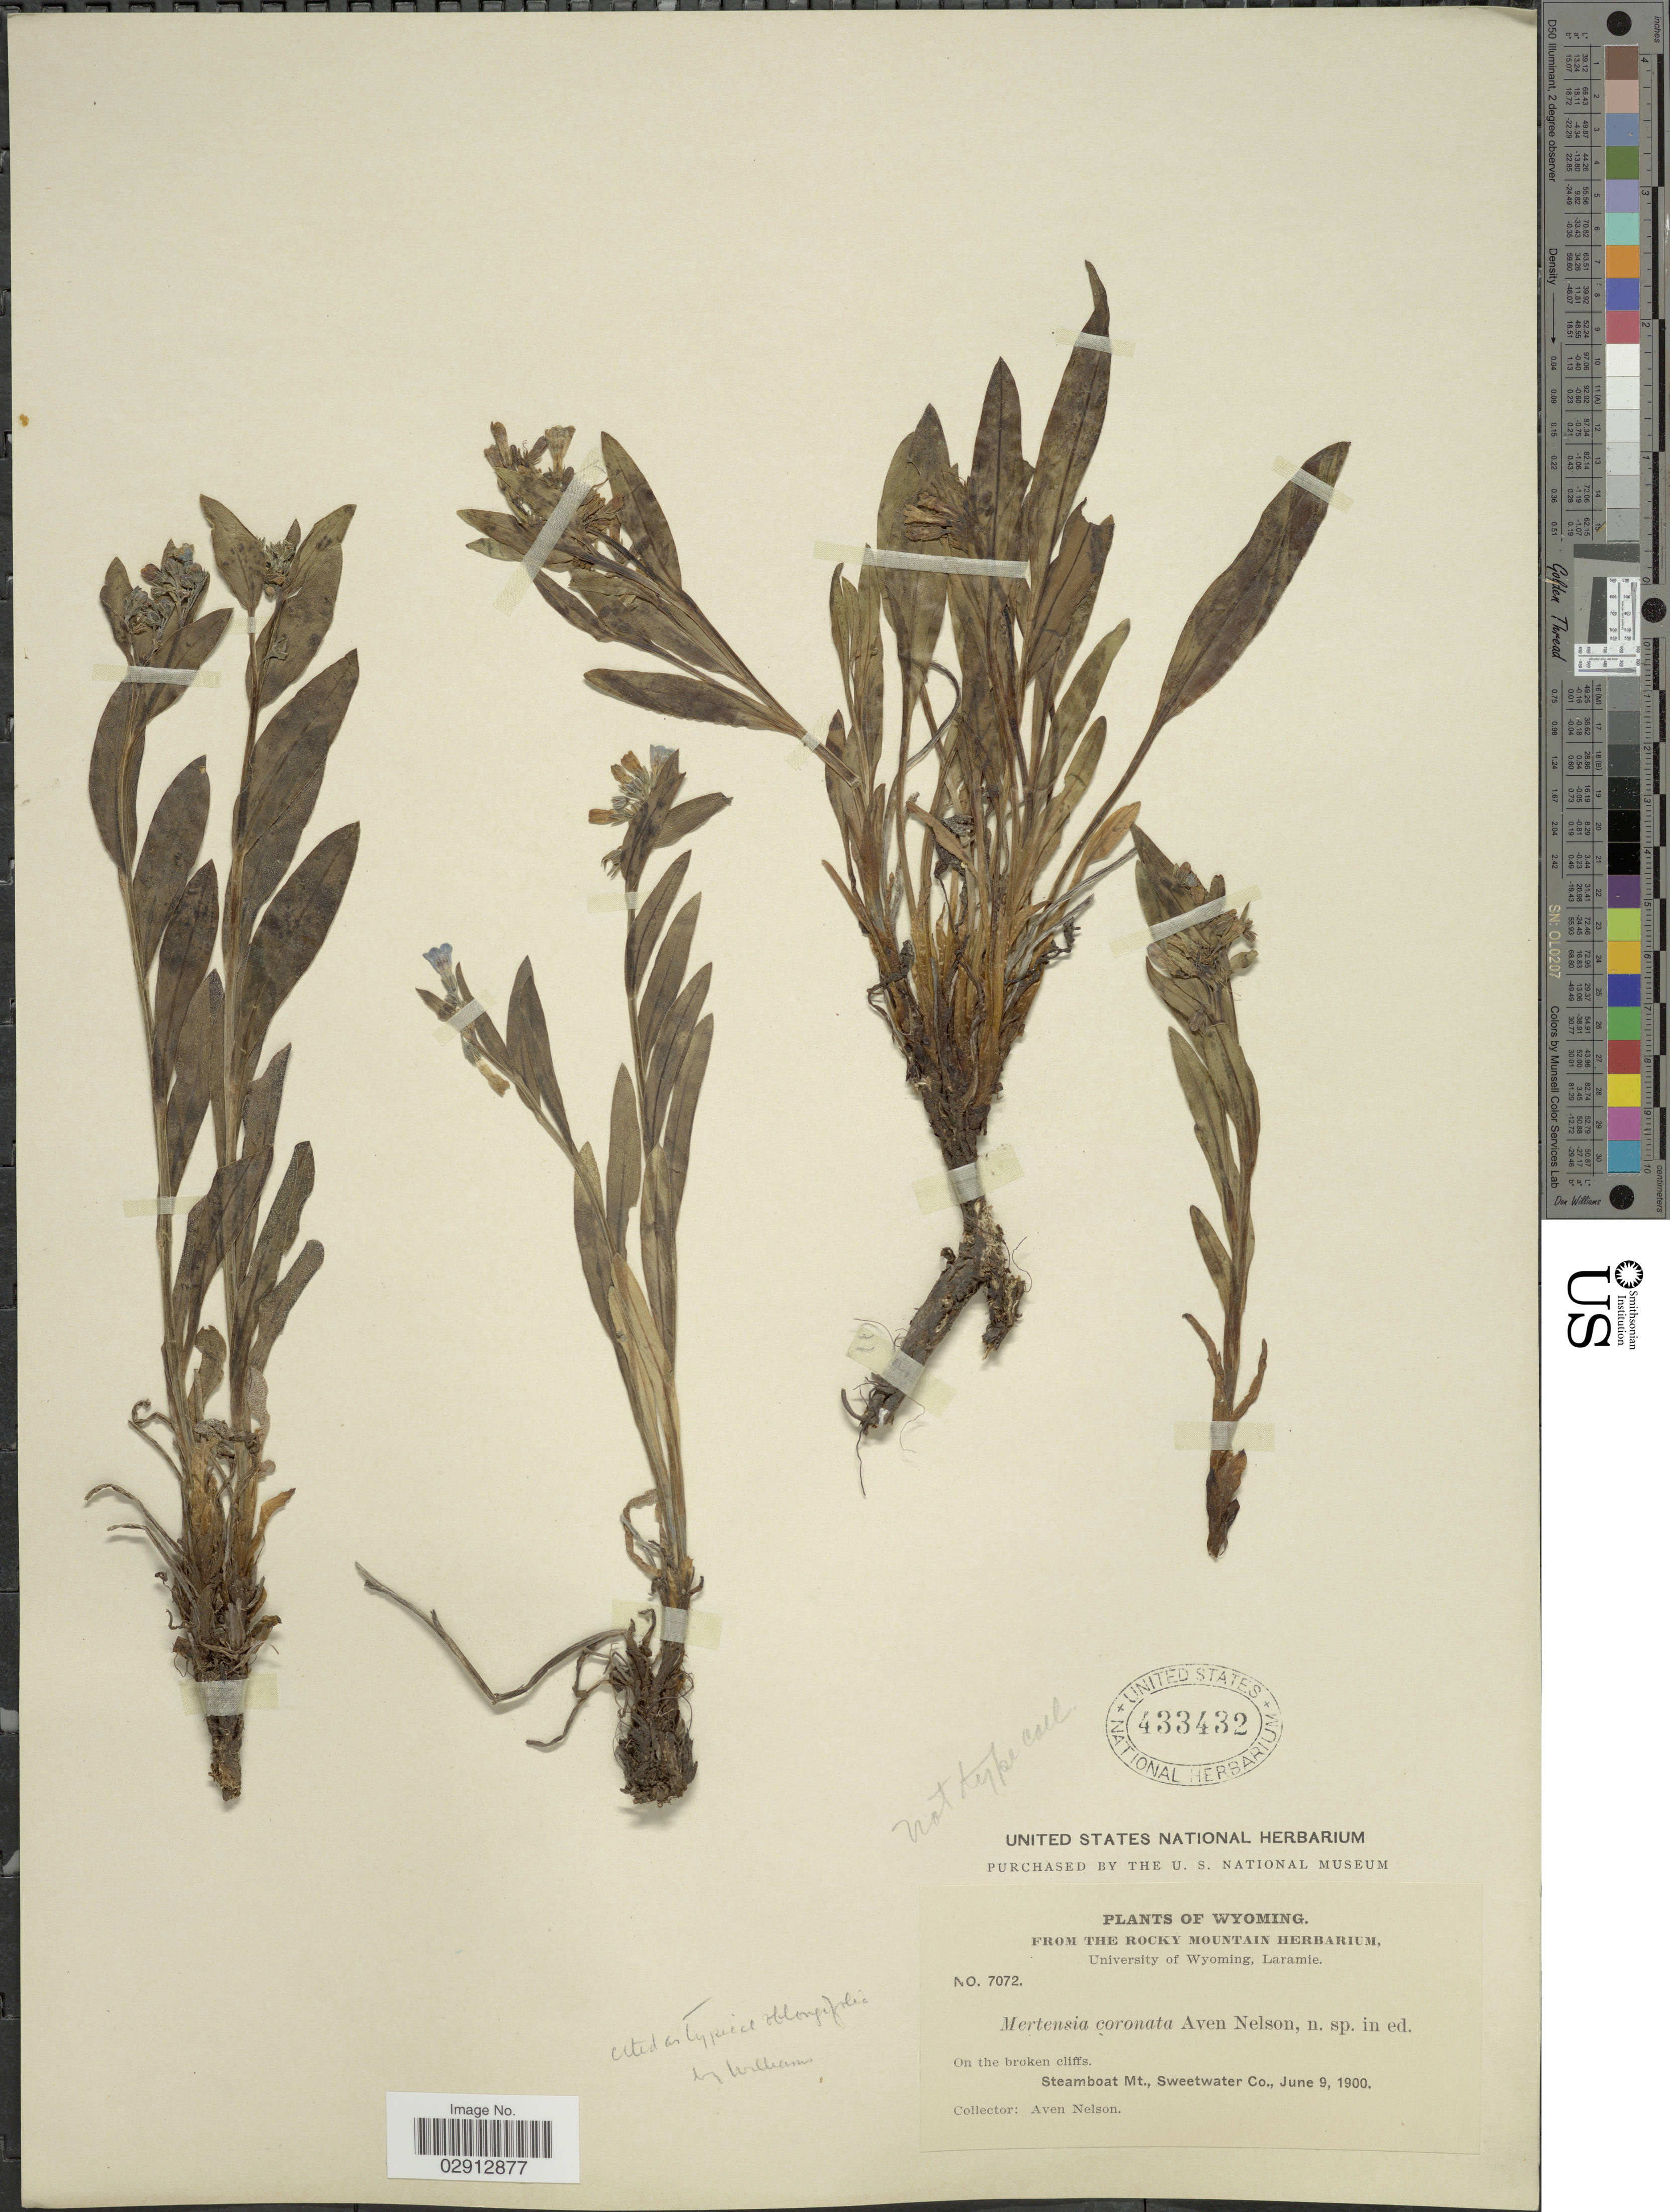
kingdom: Plantae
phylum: Tracheophyta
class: Magnoliopsida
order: Boraginales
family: Boraginaceae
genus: Mertensia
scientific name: Mertensia oblongifolia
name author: (Nutt.) G. Don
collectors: A. Nelson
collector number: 7072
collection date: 1900-06-09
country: United States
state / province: Wyoming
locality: Steamboat Mt., Sweetwater Co.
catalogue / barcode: US 433432